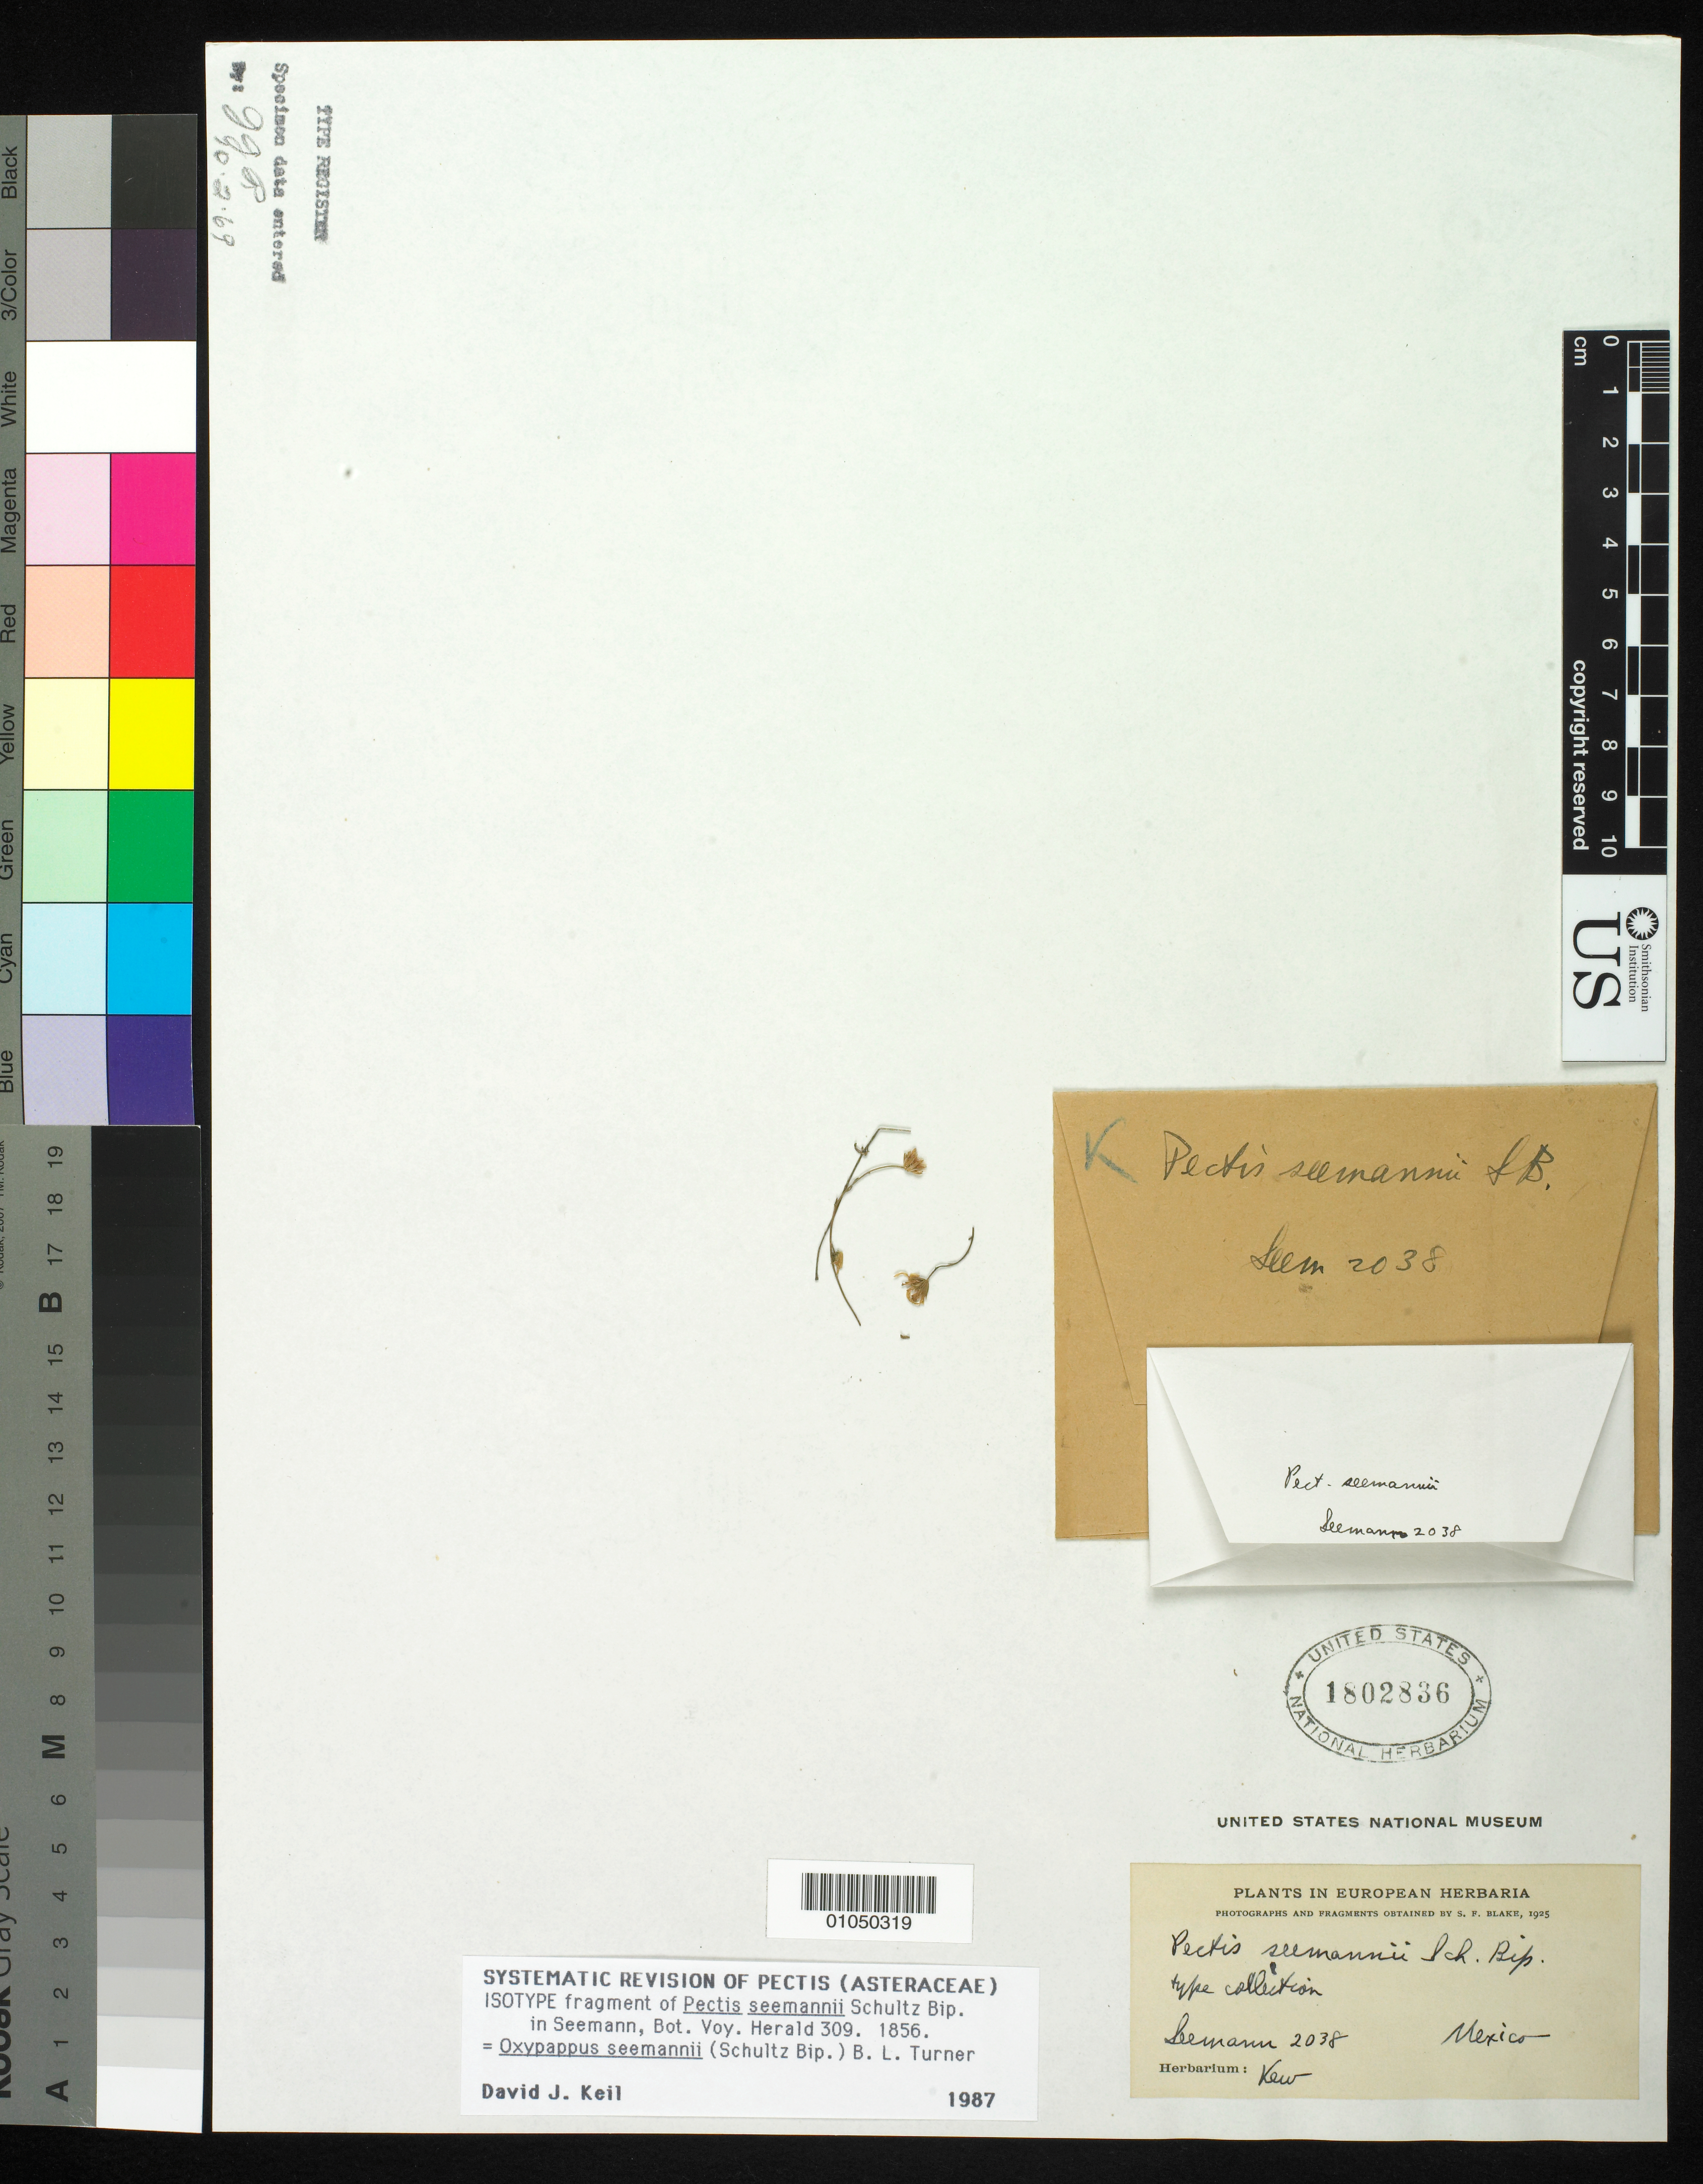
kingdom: Plantae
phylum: Tracheophyta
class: Magnoliopsida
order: Asterales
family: Asteraceae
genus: Pectis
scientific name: Pectis seemannii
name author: Sch. Bip. in Seem.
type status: Isotype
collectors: B. C. Seemann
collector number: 2038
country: Mexico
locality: E of Monserrat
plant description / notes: Fragmentary material of type specimen ex herb. Kew.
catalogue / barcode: US 1802836